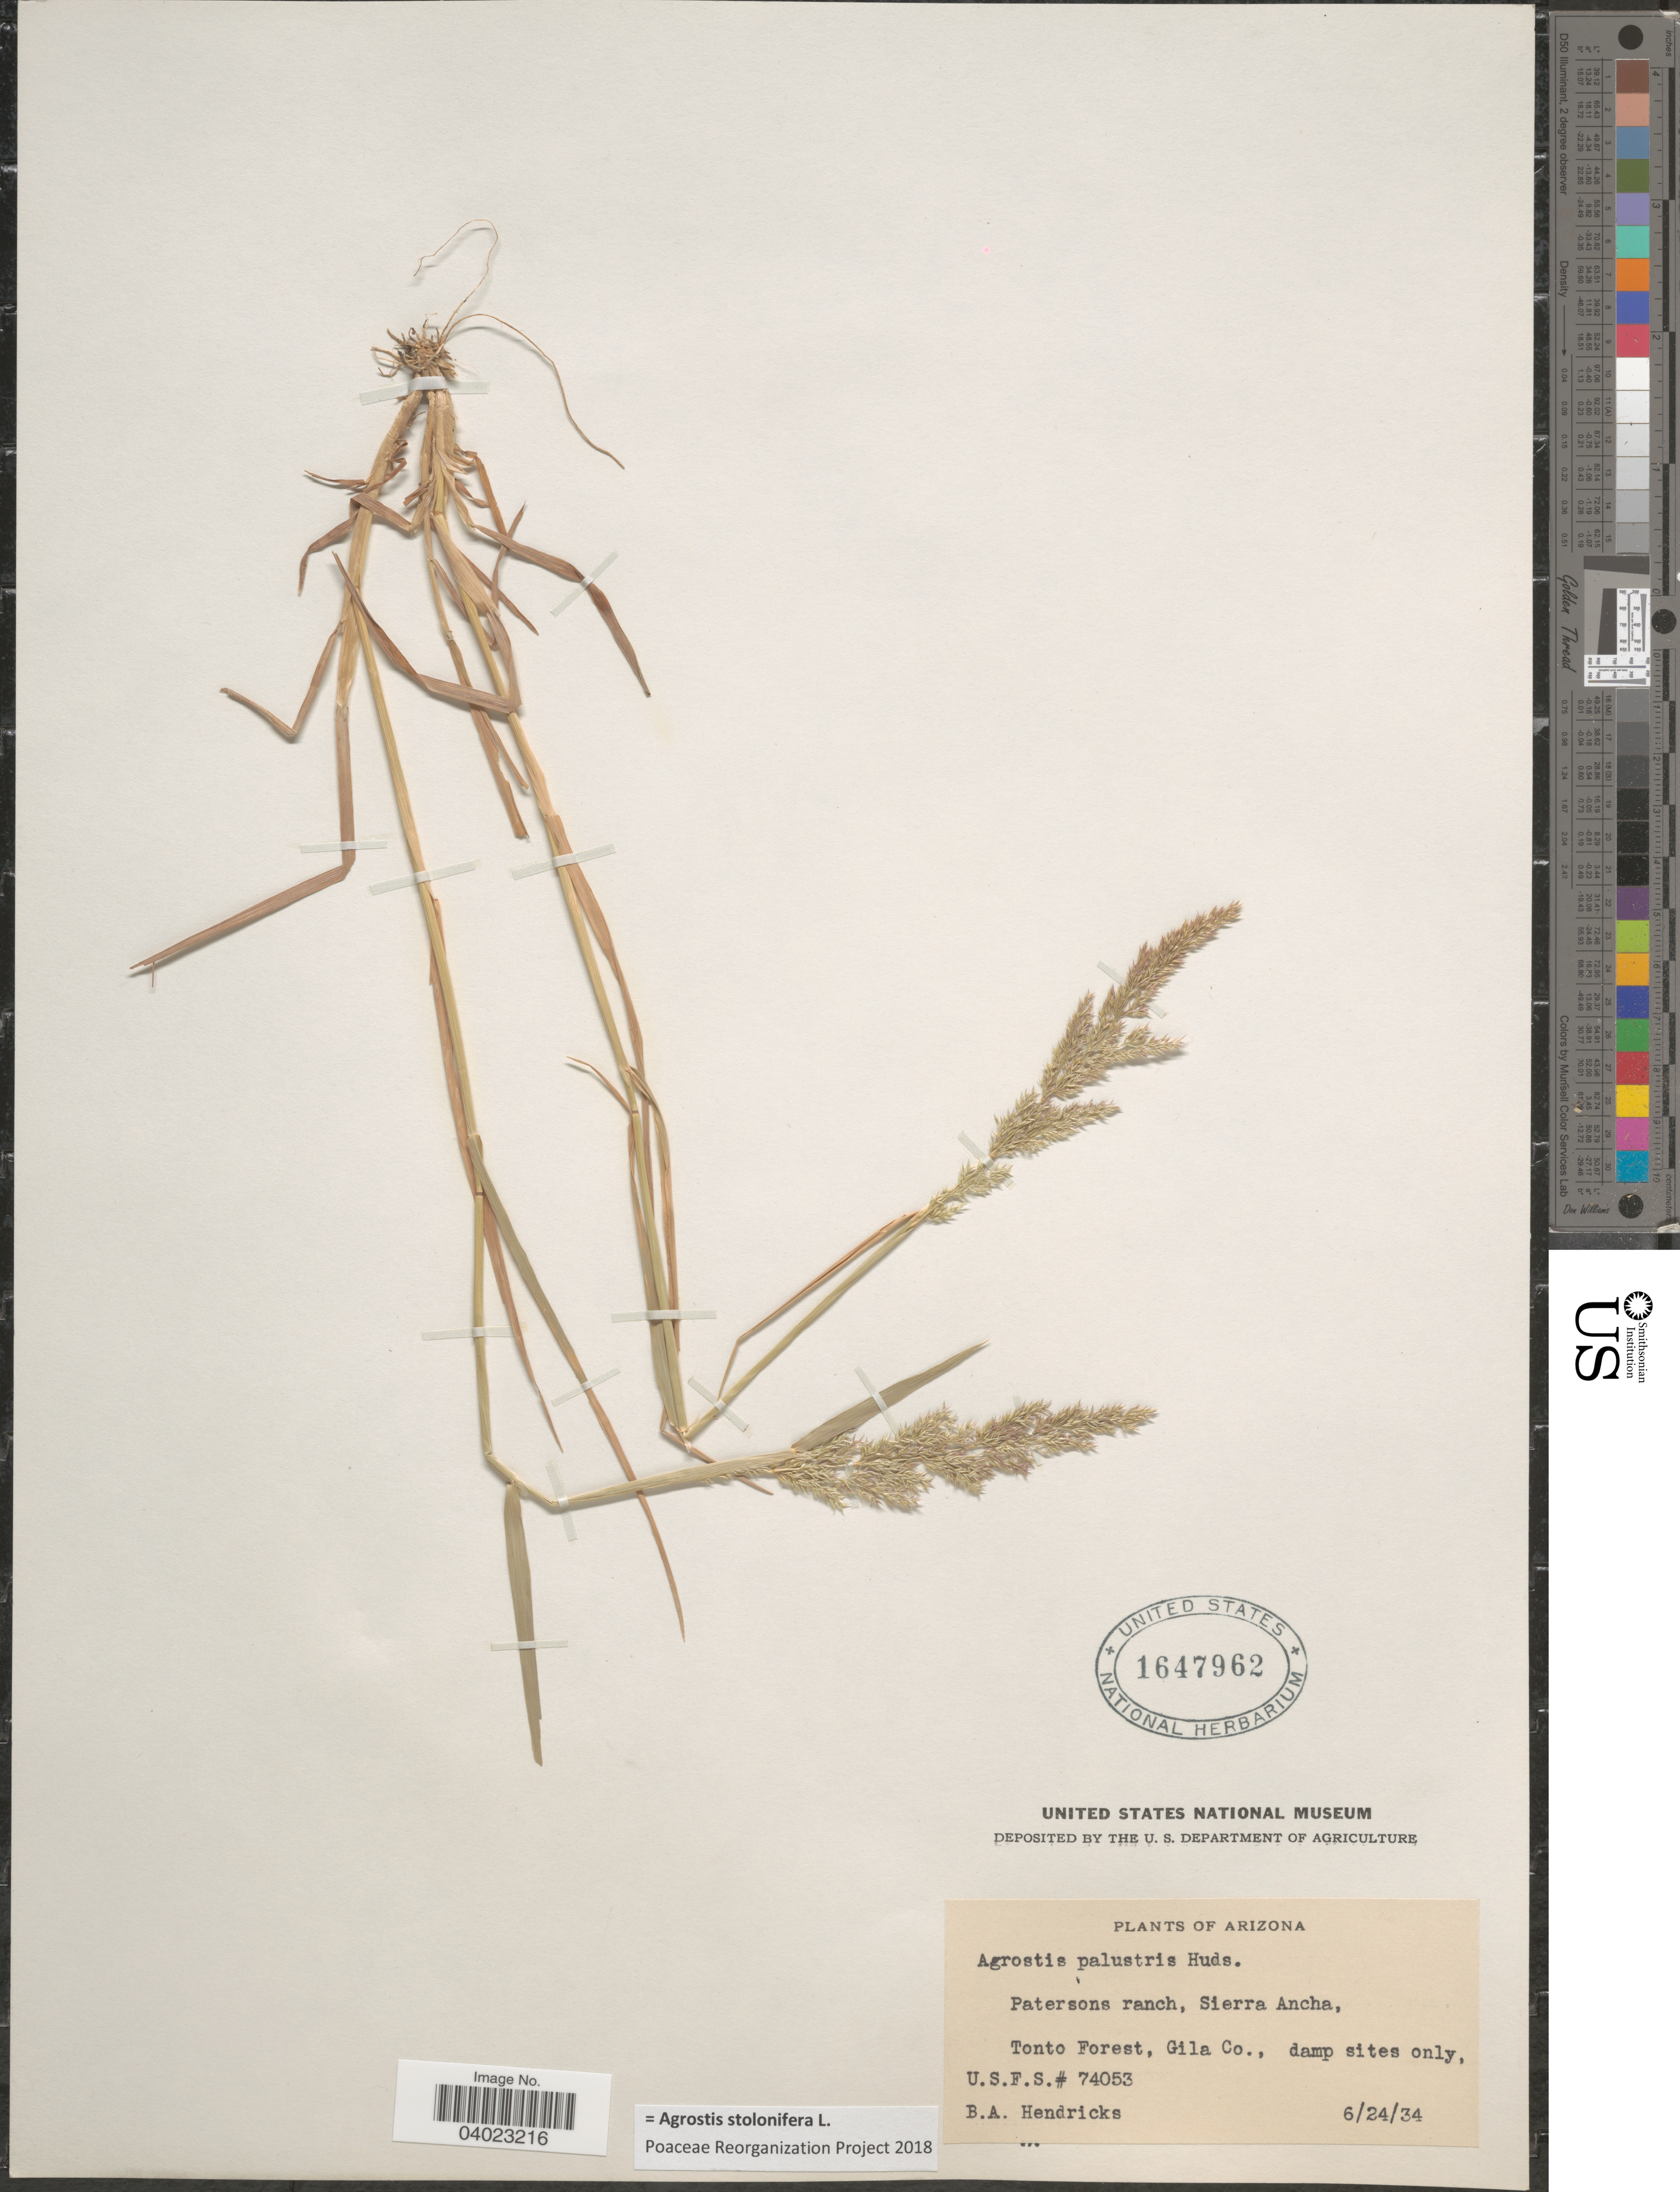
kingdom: Plantae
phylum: Tracheophyta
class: Liliopsida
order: Poales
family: Poaceae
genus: Agrostis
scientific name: Agrostis stolonifera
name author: L.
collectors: B. Hendricks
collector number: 74053?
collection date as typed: Transcribed d/m/y: 24/6/34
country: United States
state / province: Arizona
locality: Patersons ranch, Sierra Ancha, Tonto Forest, Gila Co., damp sites only.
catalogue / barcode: US 1647962